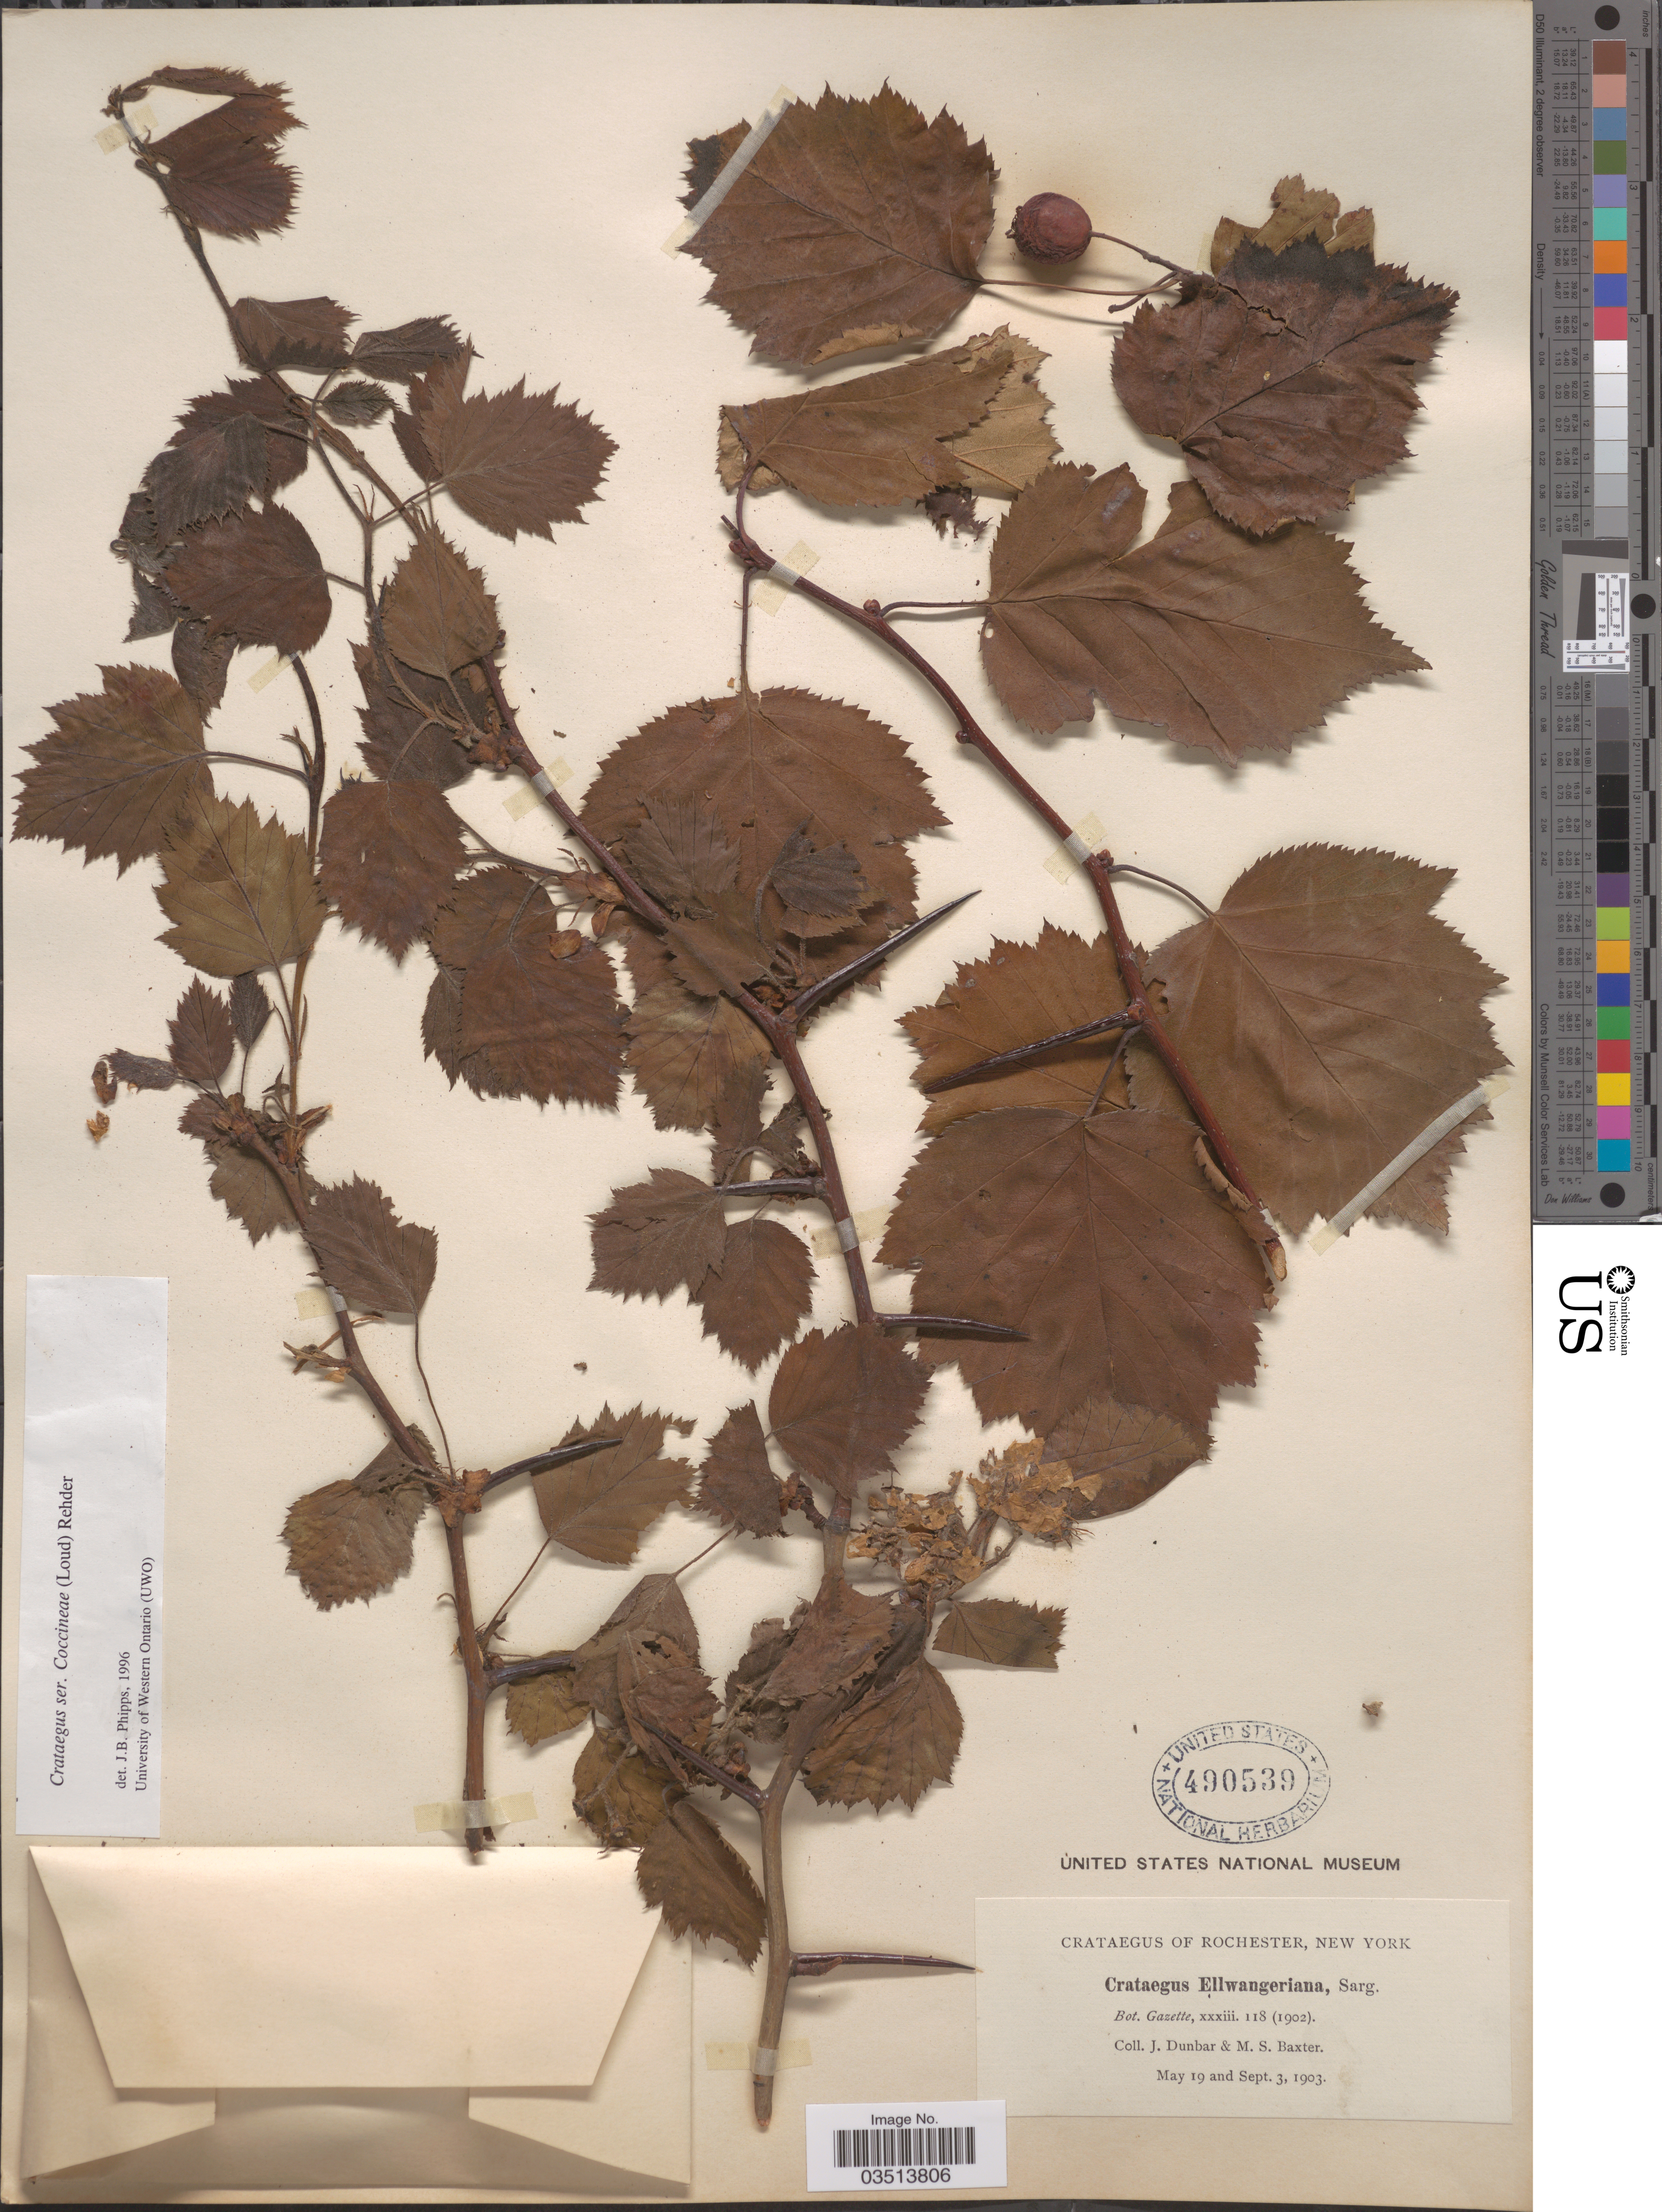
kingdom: Plantae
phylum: Tracheophyta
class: Magnoliopsida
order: Rosales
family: Rosaceae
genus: Crataegus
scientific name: Crataegus coccinea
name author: Ashe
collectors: J. Dunbar & M. Baxter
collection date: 1903-05-19/1903-09-03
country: United States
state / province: New York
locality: Rochester.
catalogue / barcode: US 490539